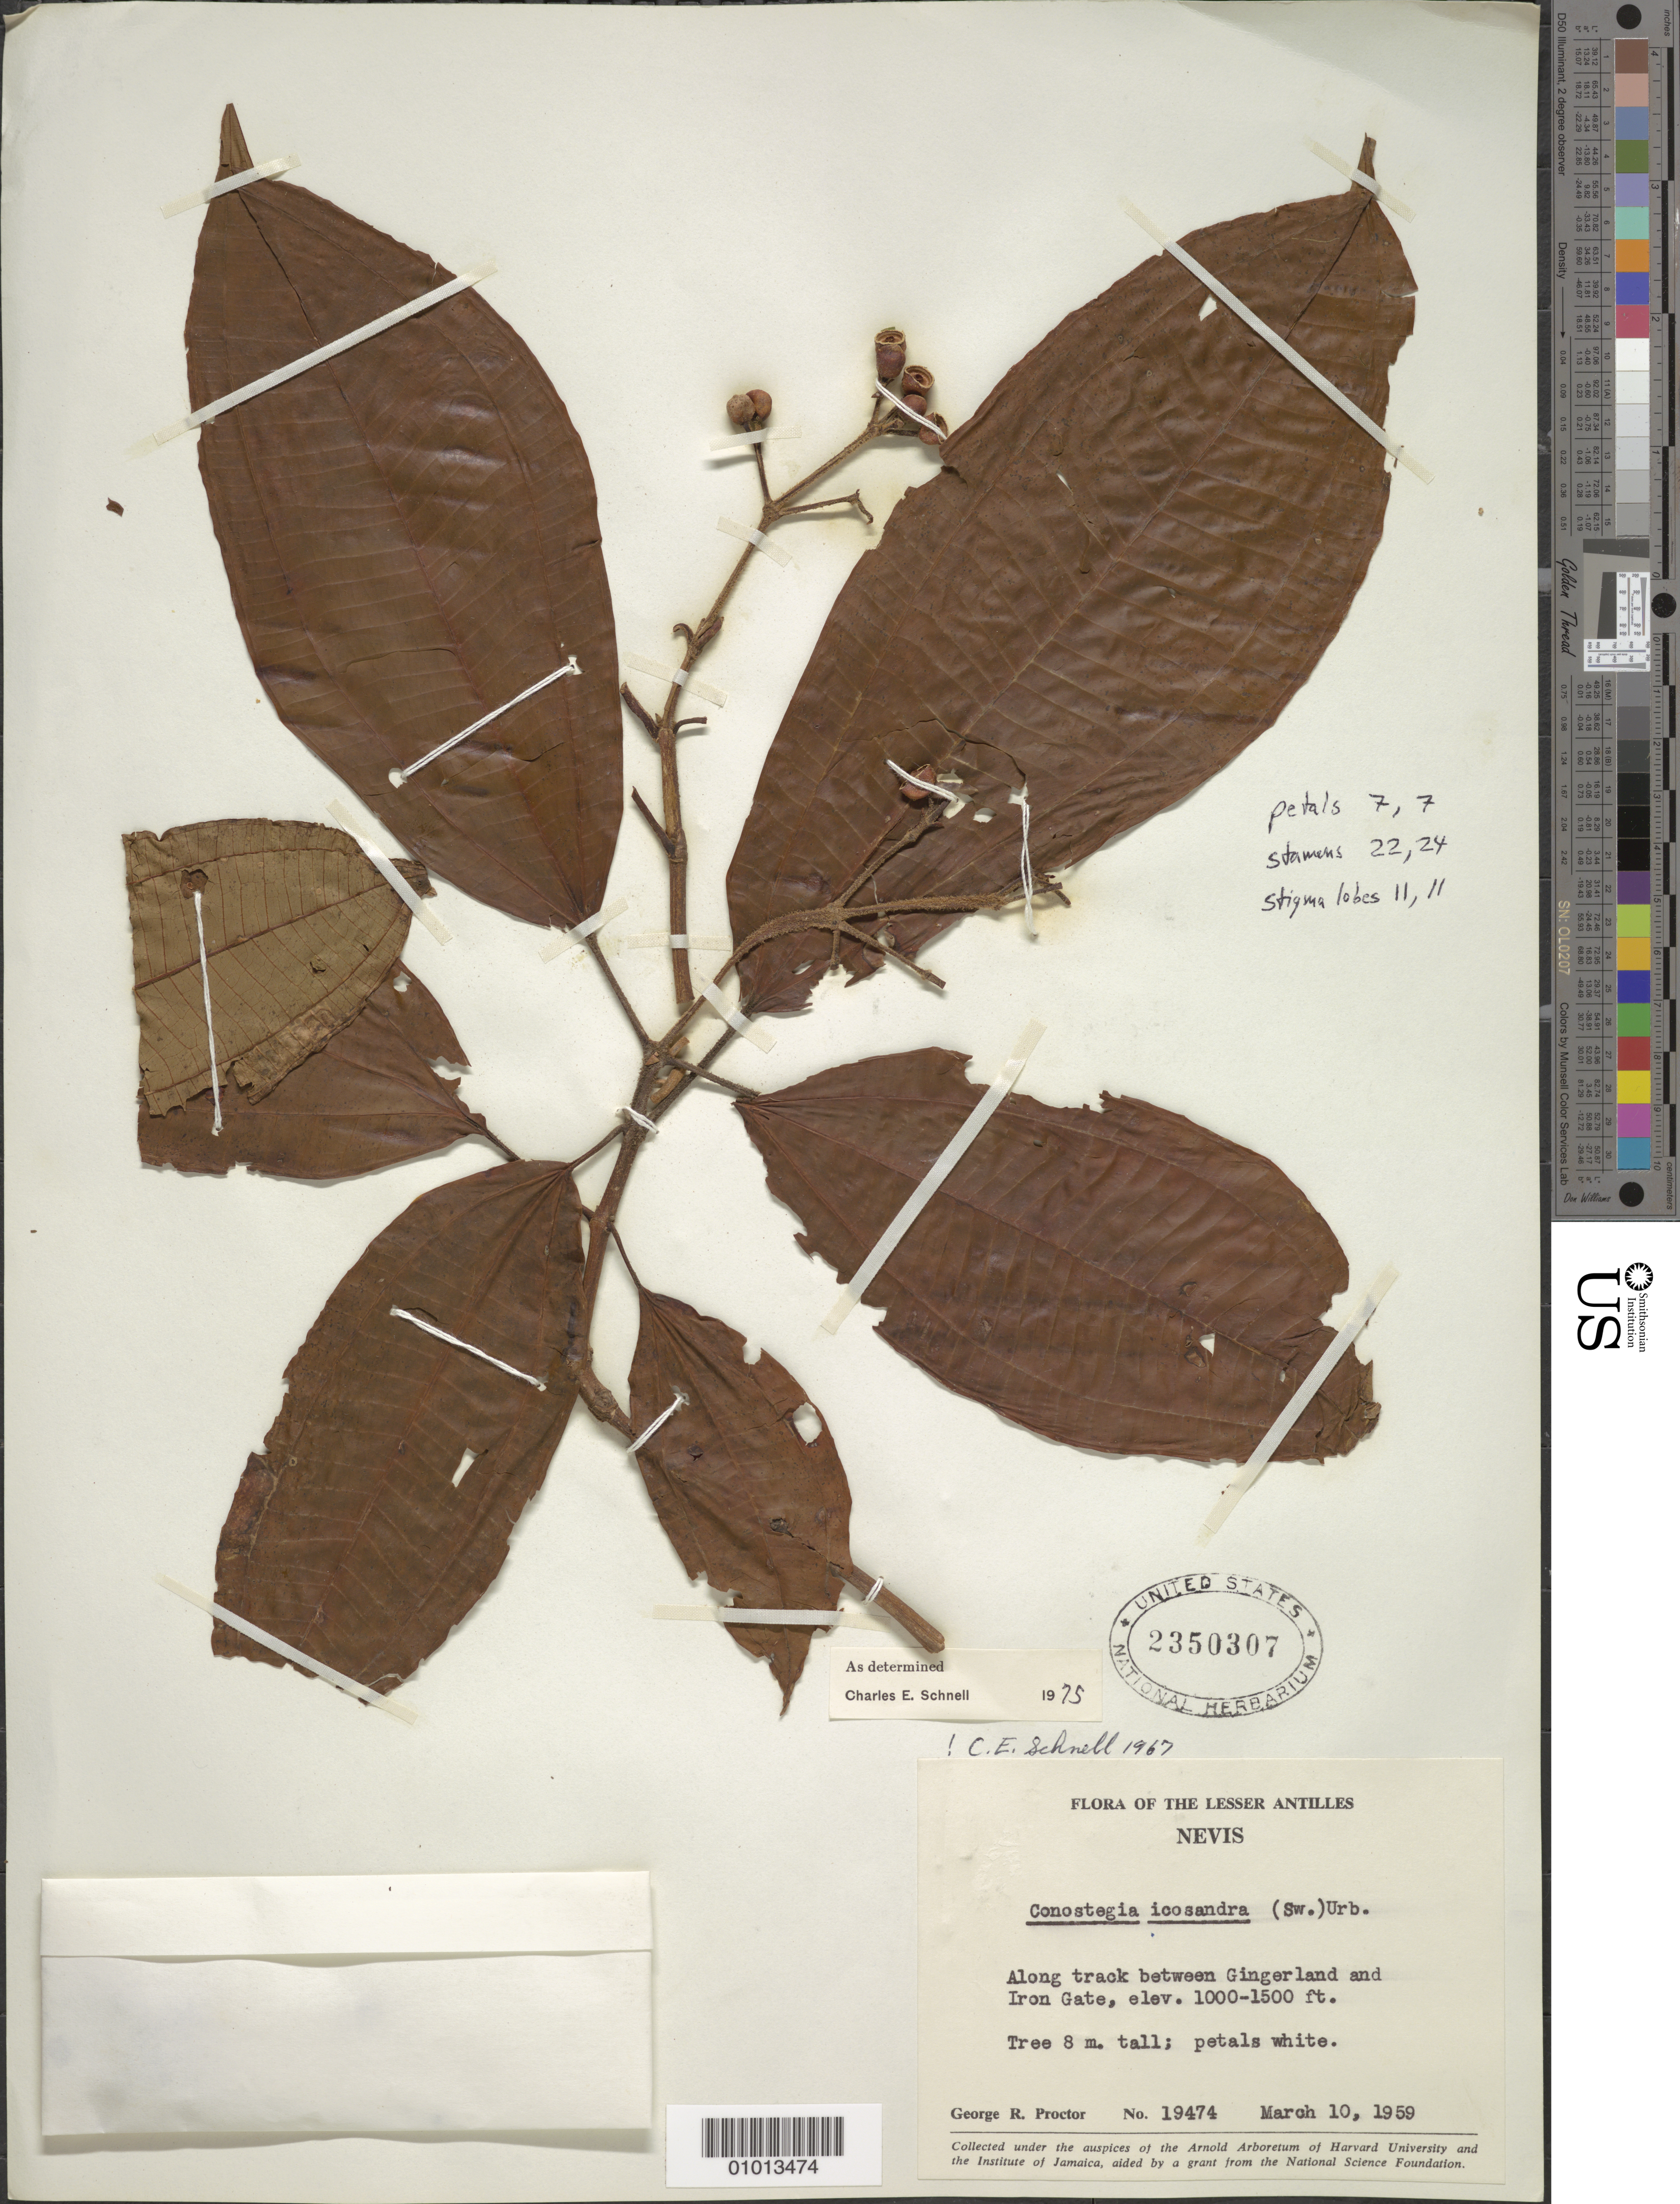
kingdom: Plantae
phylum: Tracheophyta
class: Magnoliopsida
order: Myrtales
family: Melastomataceae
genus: Conostegia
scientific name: Conostegia icosandra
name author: (Sw.) Urb.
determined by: Schnell, C. E.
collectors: G. R. Proctor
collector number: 19474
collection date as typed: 10 Mar 1959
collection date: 1959-03-10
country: St. Christopher-Nevis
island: Nevis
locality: Between Gingerland and Iron Gate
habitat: Along track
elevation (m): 305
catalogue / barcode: US 2350307